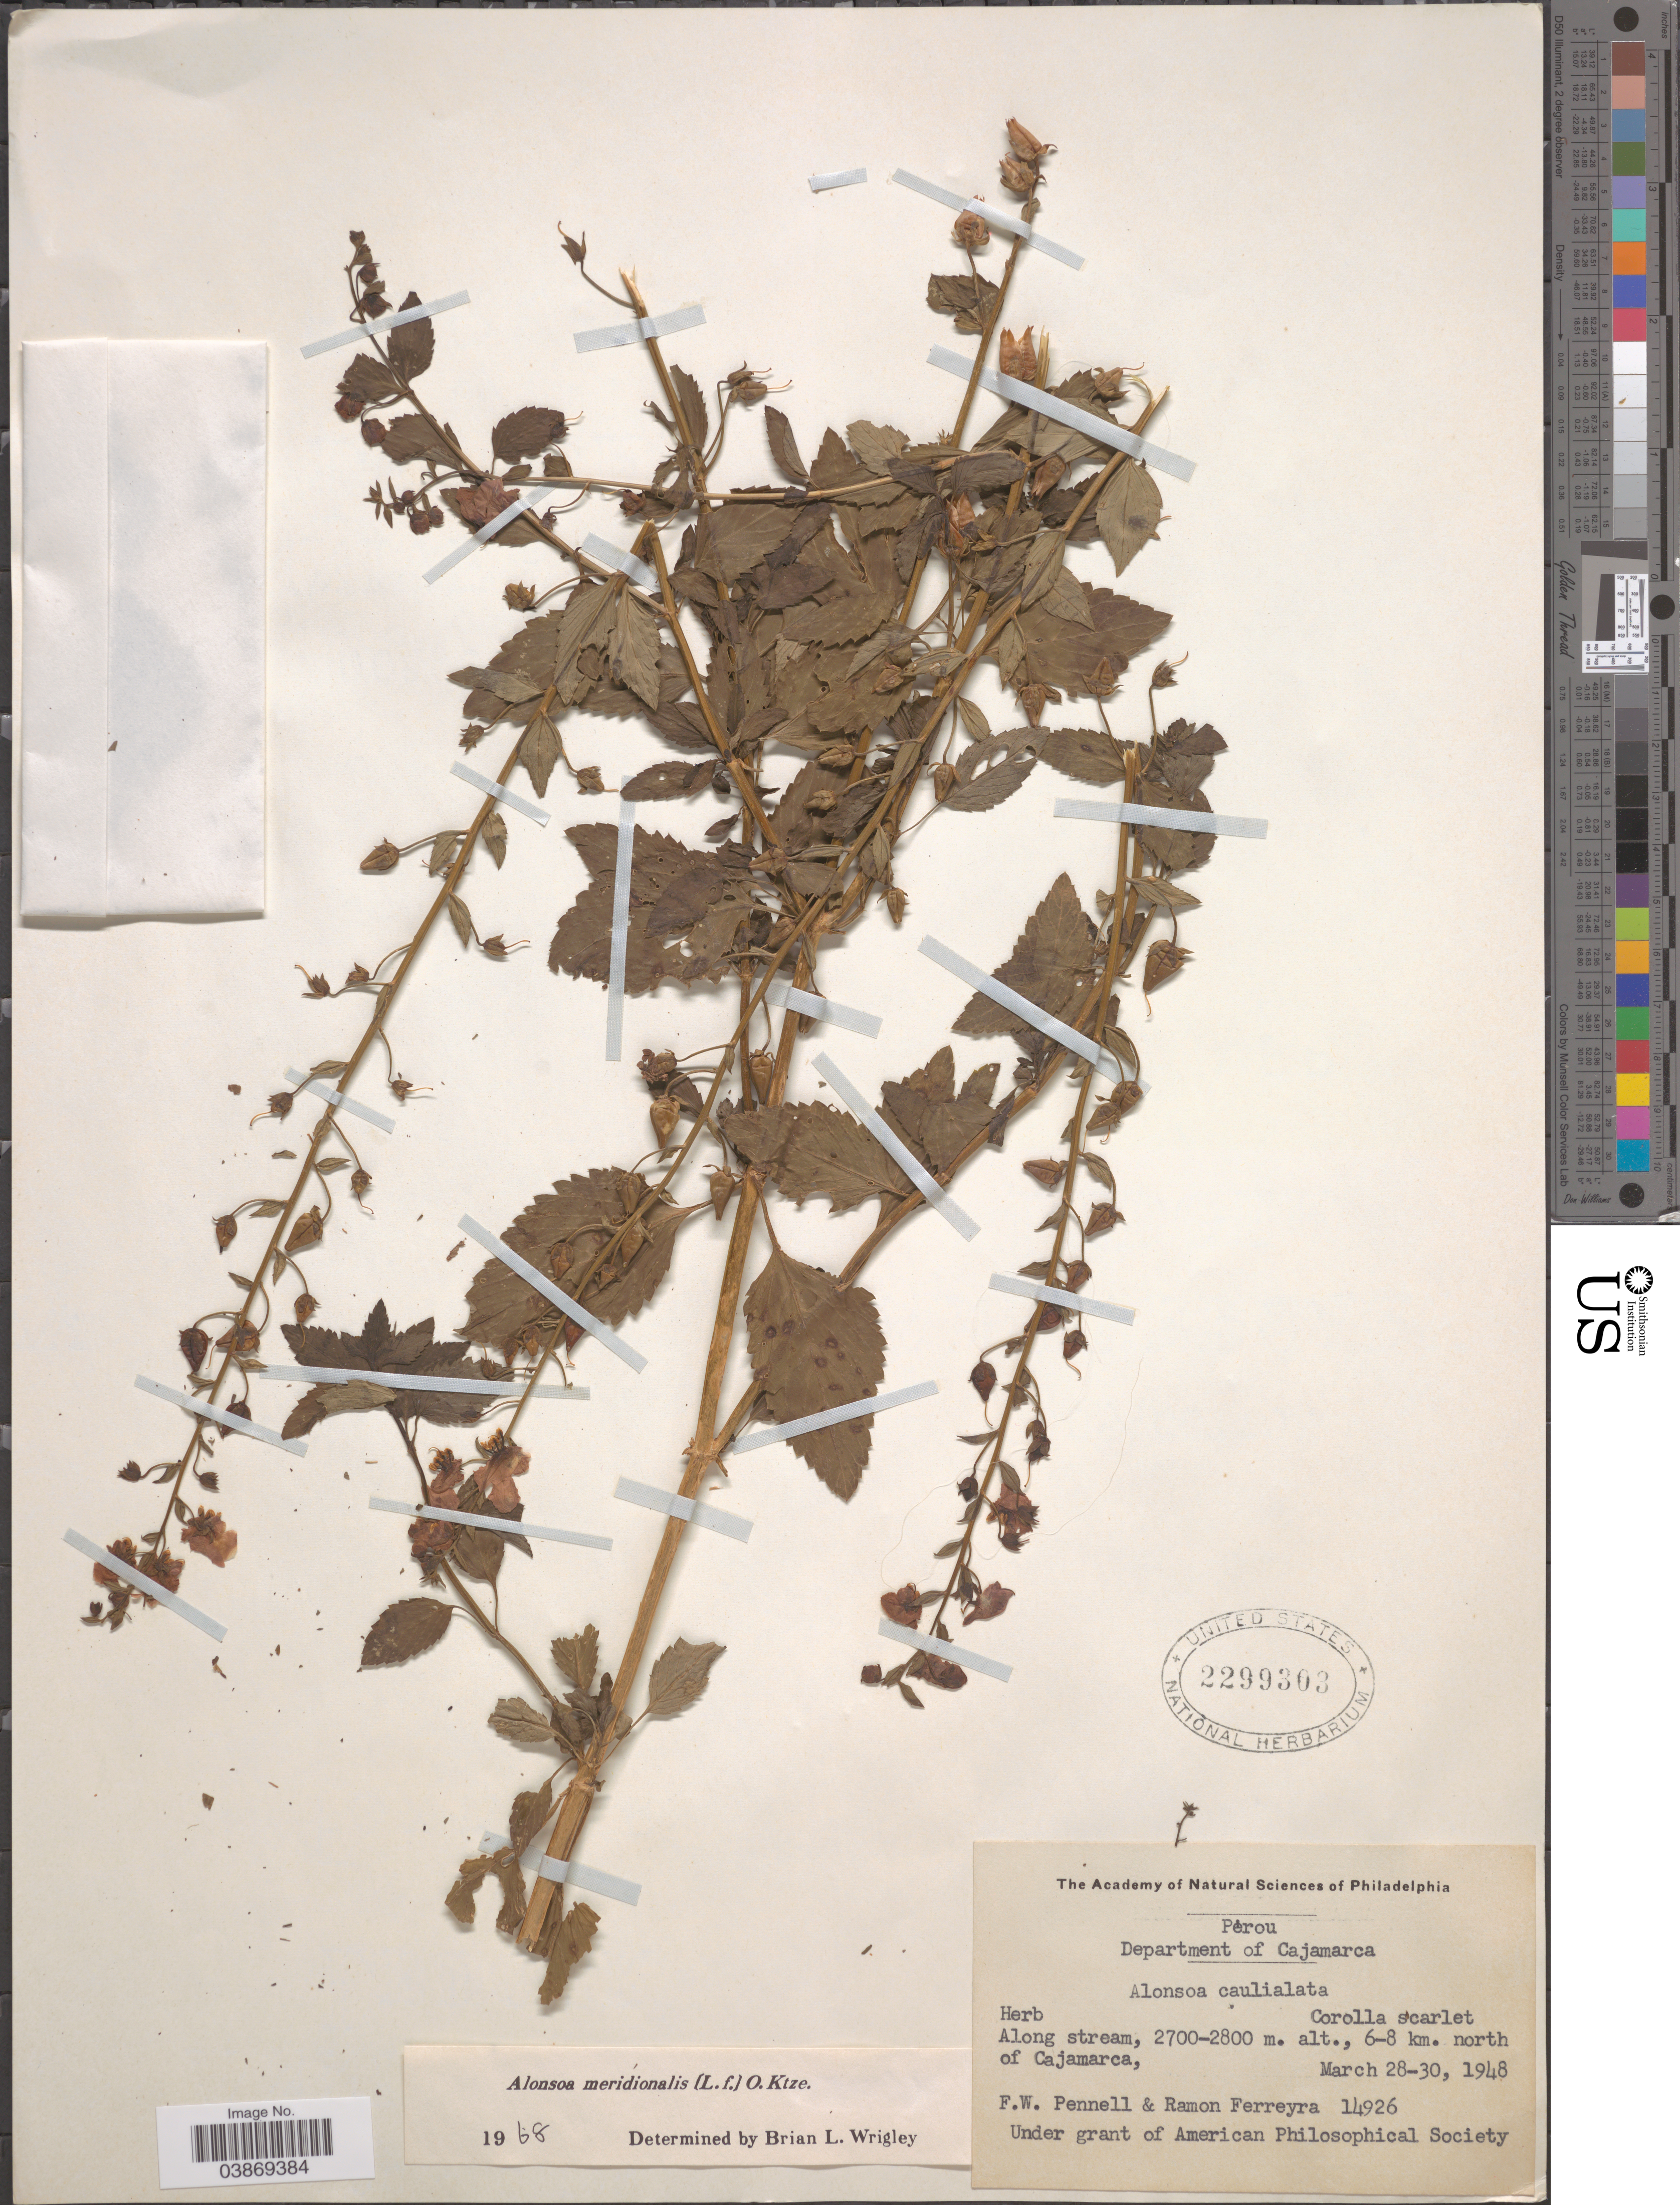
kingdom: Plantae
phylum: Tracheophyta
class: Magnoliopsida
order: Lamiales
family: Scrophulariaceae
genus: Alonsoa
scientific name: Alonsoa caulialata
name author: Ruiz & Pav.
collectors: F. W. Pennell & R. A. Ferreyra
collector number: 14926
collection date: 1948-03-28/1948-03-30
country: Peru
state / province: Cajamarca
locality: Department of Cajamarca. Along stream, 6-8 km. north of Cajamarca.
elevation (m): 2700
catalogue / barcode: US 2299303